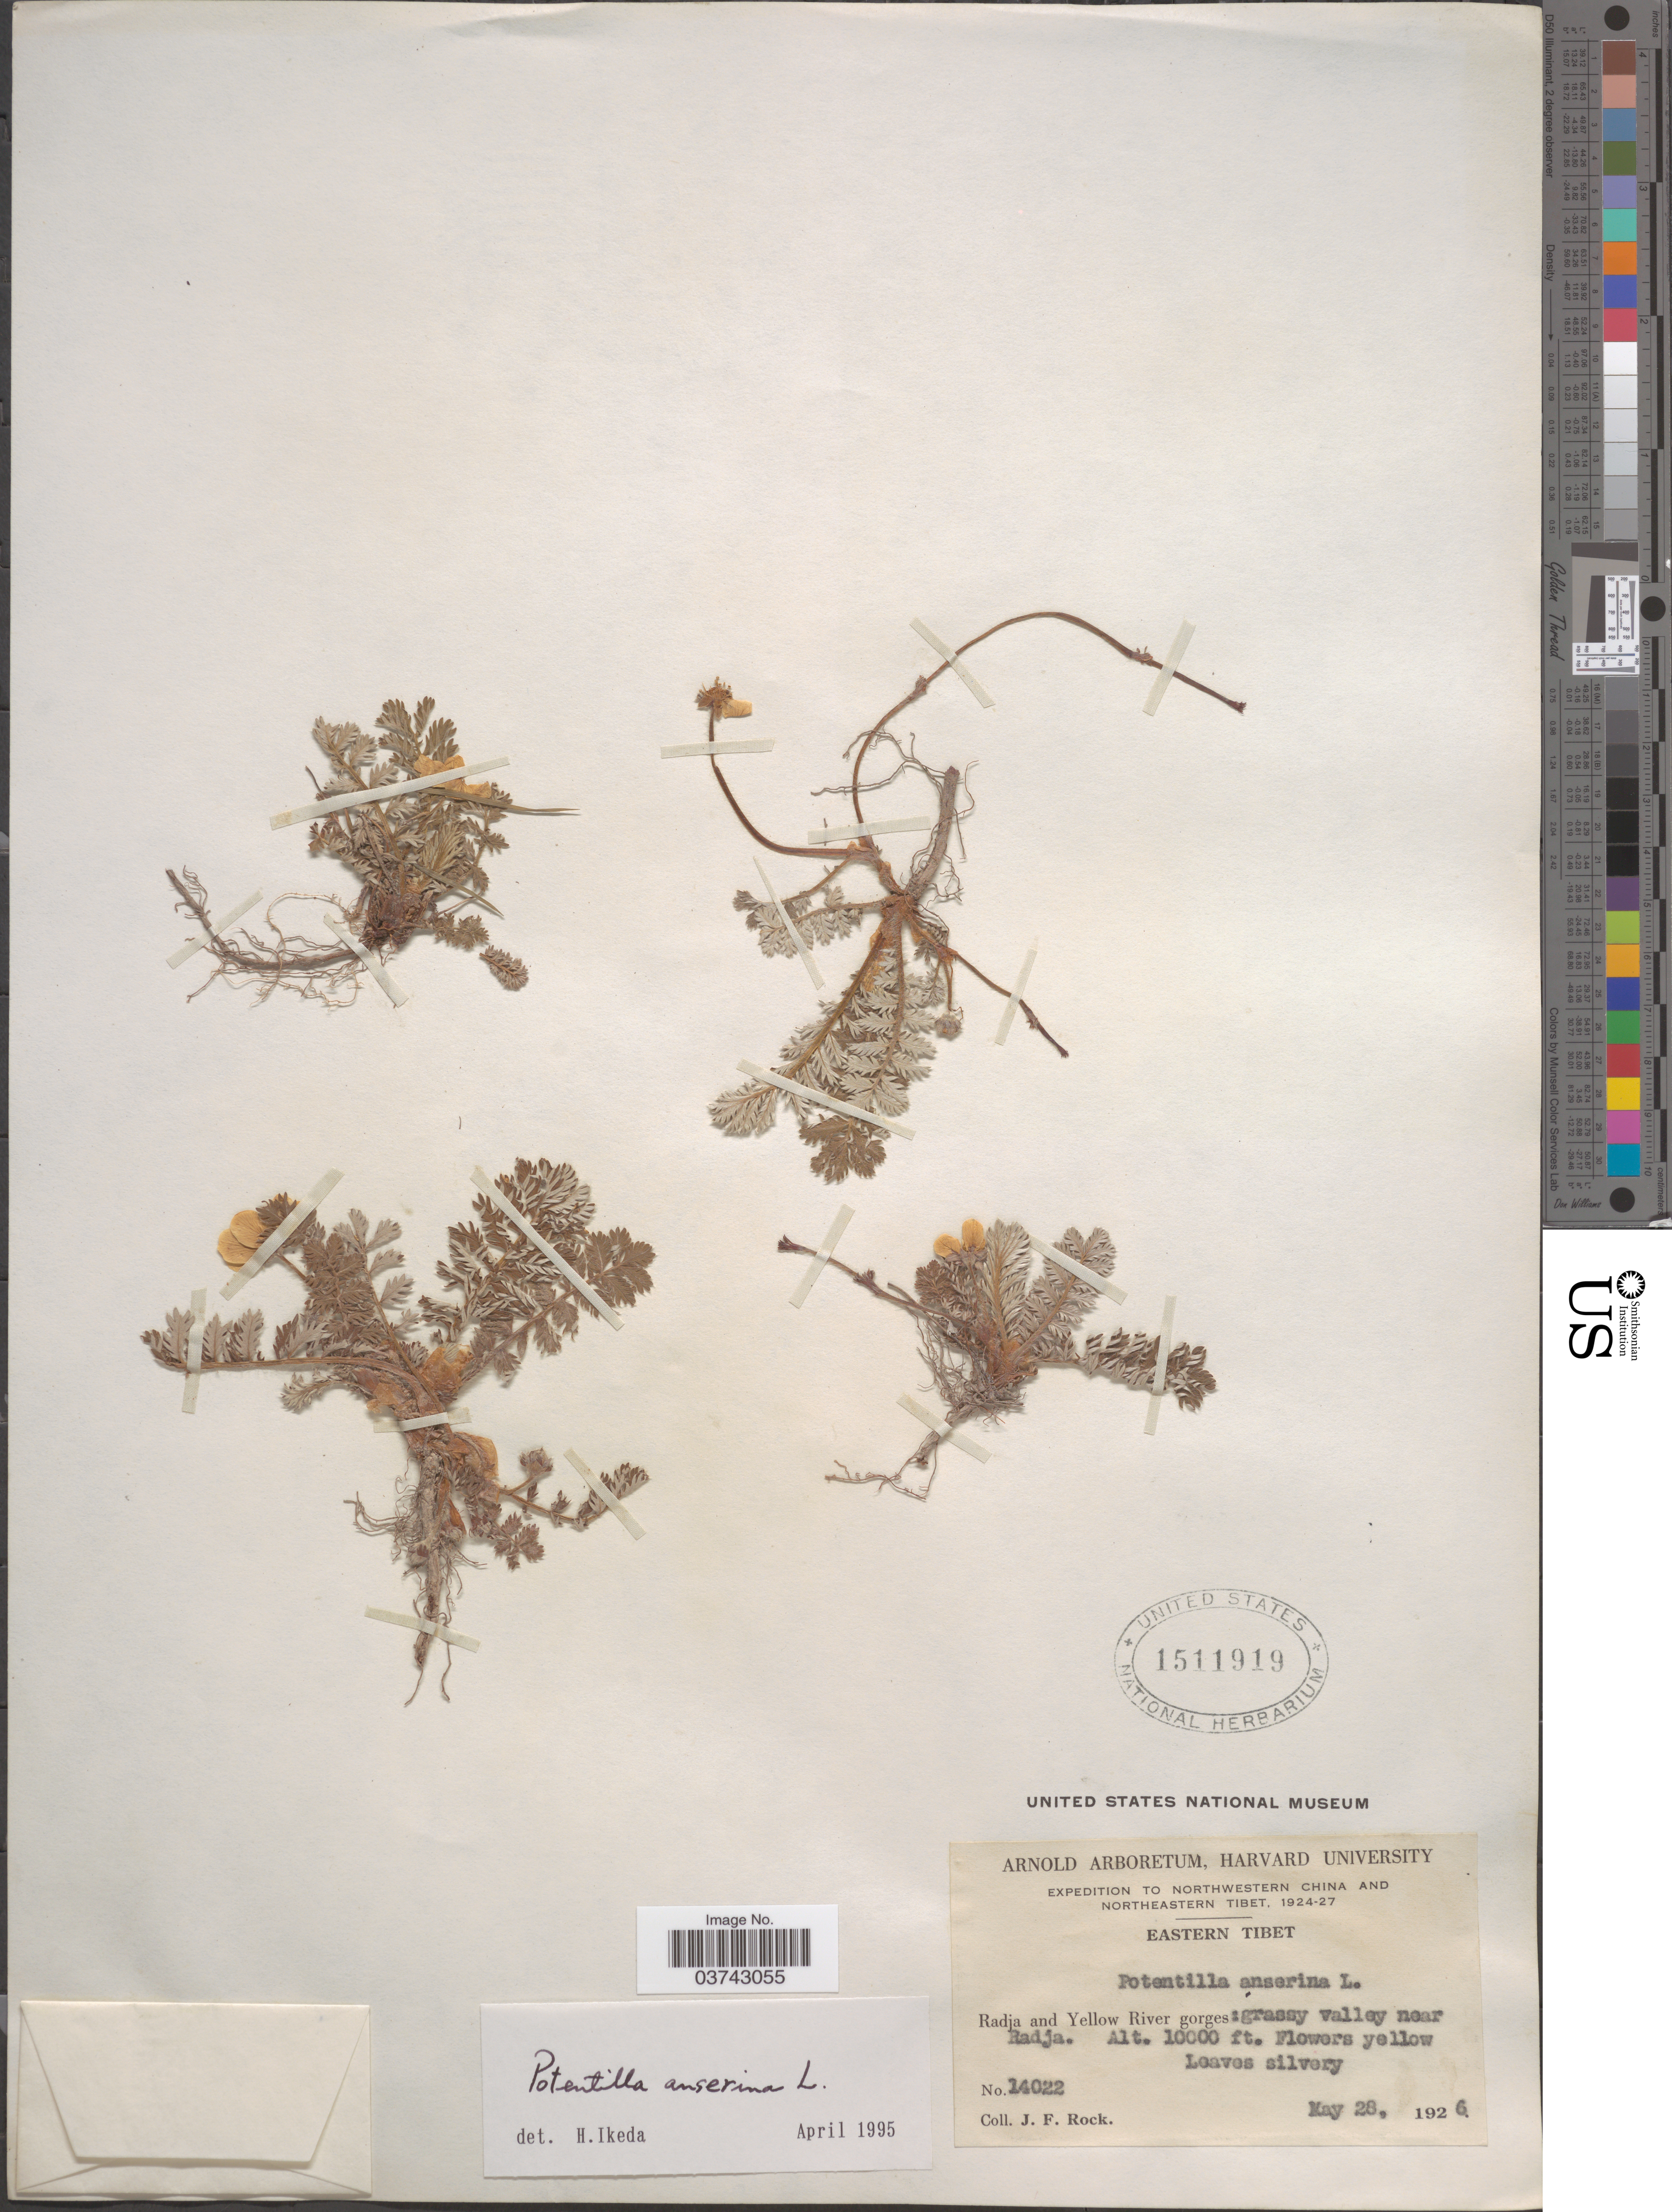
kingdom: Plantae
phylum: Tracheophyta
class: Magnoliopsida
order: Rosales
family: Rosaceae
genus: Argentina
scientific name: Argentina anserina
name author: (L.) Rydb.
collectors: J. Rock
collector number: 14022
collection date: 1926-05-28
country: China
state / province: Xizang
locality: Northwestern China. Eastern Tibet. Radja and Yellow River gorges: grassy valley near Radja.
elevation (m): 3048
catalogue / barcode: US 1511919